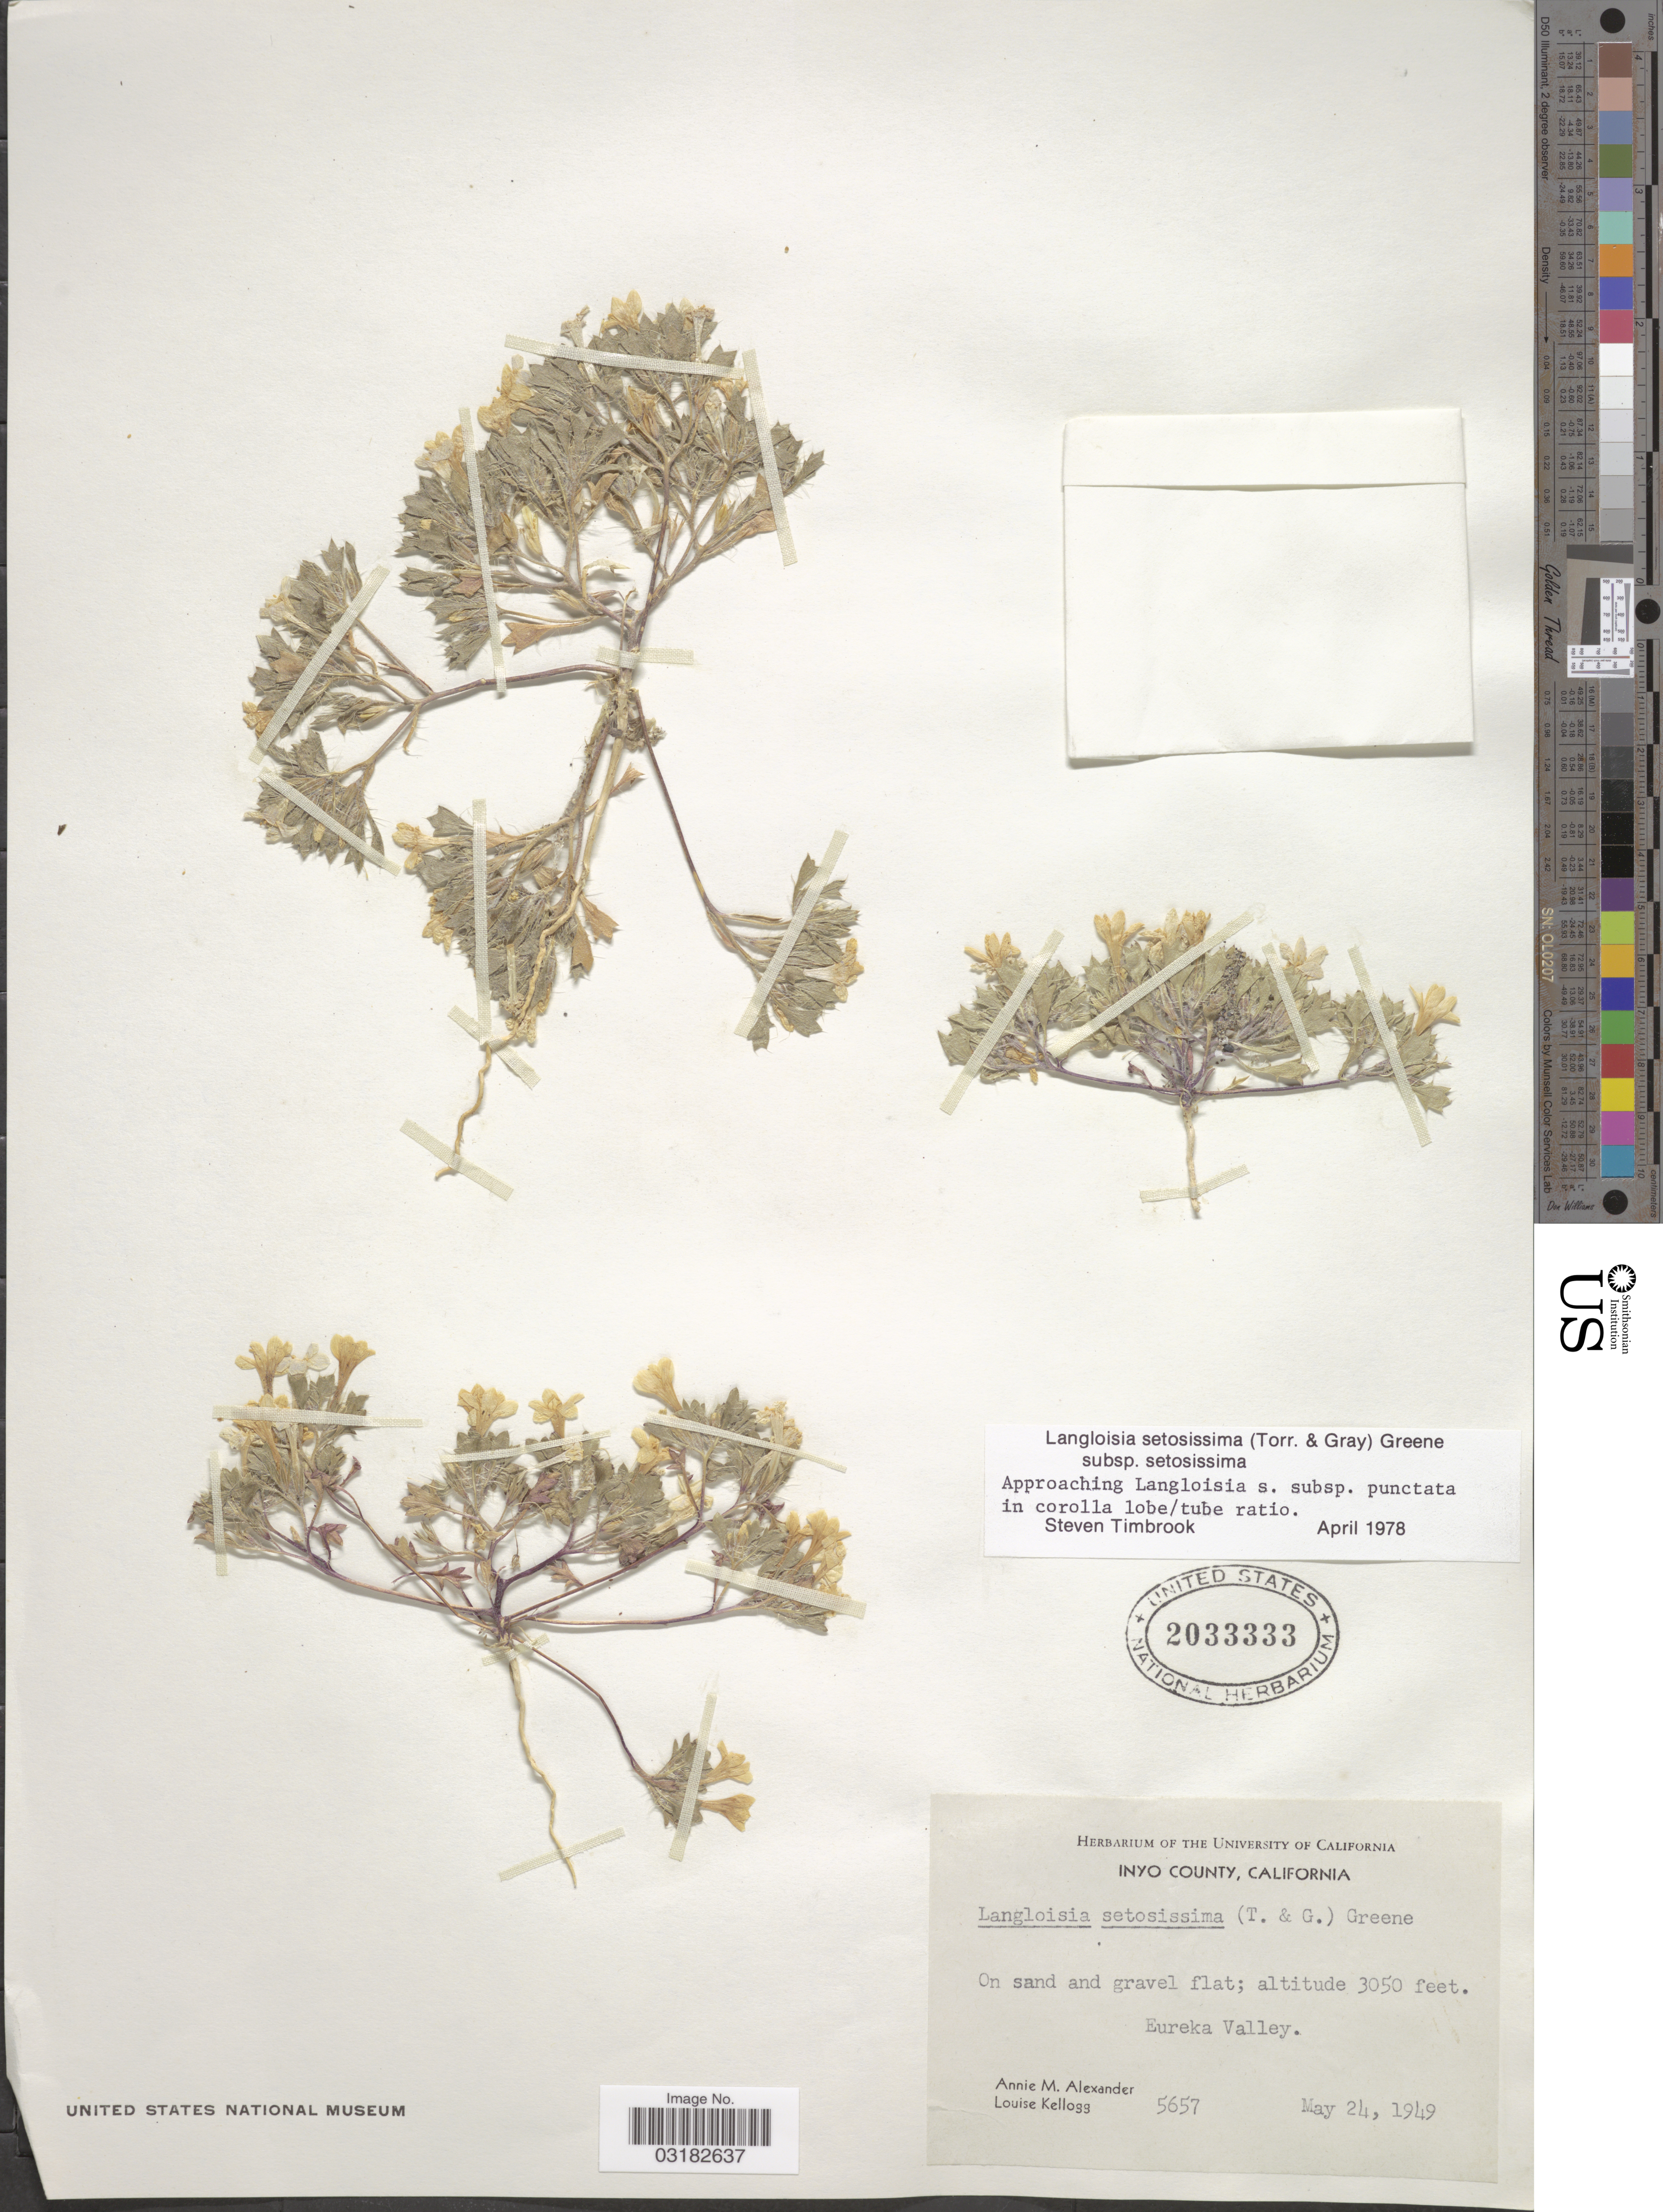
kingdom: Plantae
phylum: Tracheophyta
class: Magnoliopsida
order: Ericales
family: Polemoniaceae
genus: Langloisia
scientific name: Langloisia setosissima subsp. setosissima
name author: (Torr. & A. Gray) Greene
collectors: A. M. Alexander & L. Kellogg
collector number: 5657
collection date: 1949-05-24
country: United States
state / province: California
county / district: Inyo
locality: Inyo County. Eureka Valley.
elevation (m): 930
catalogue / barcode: US 2033333